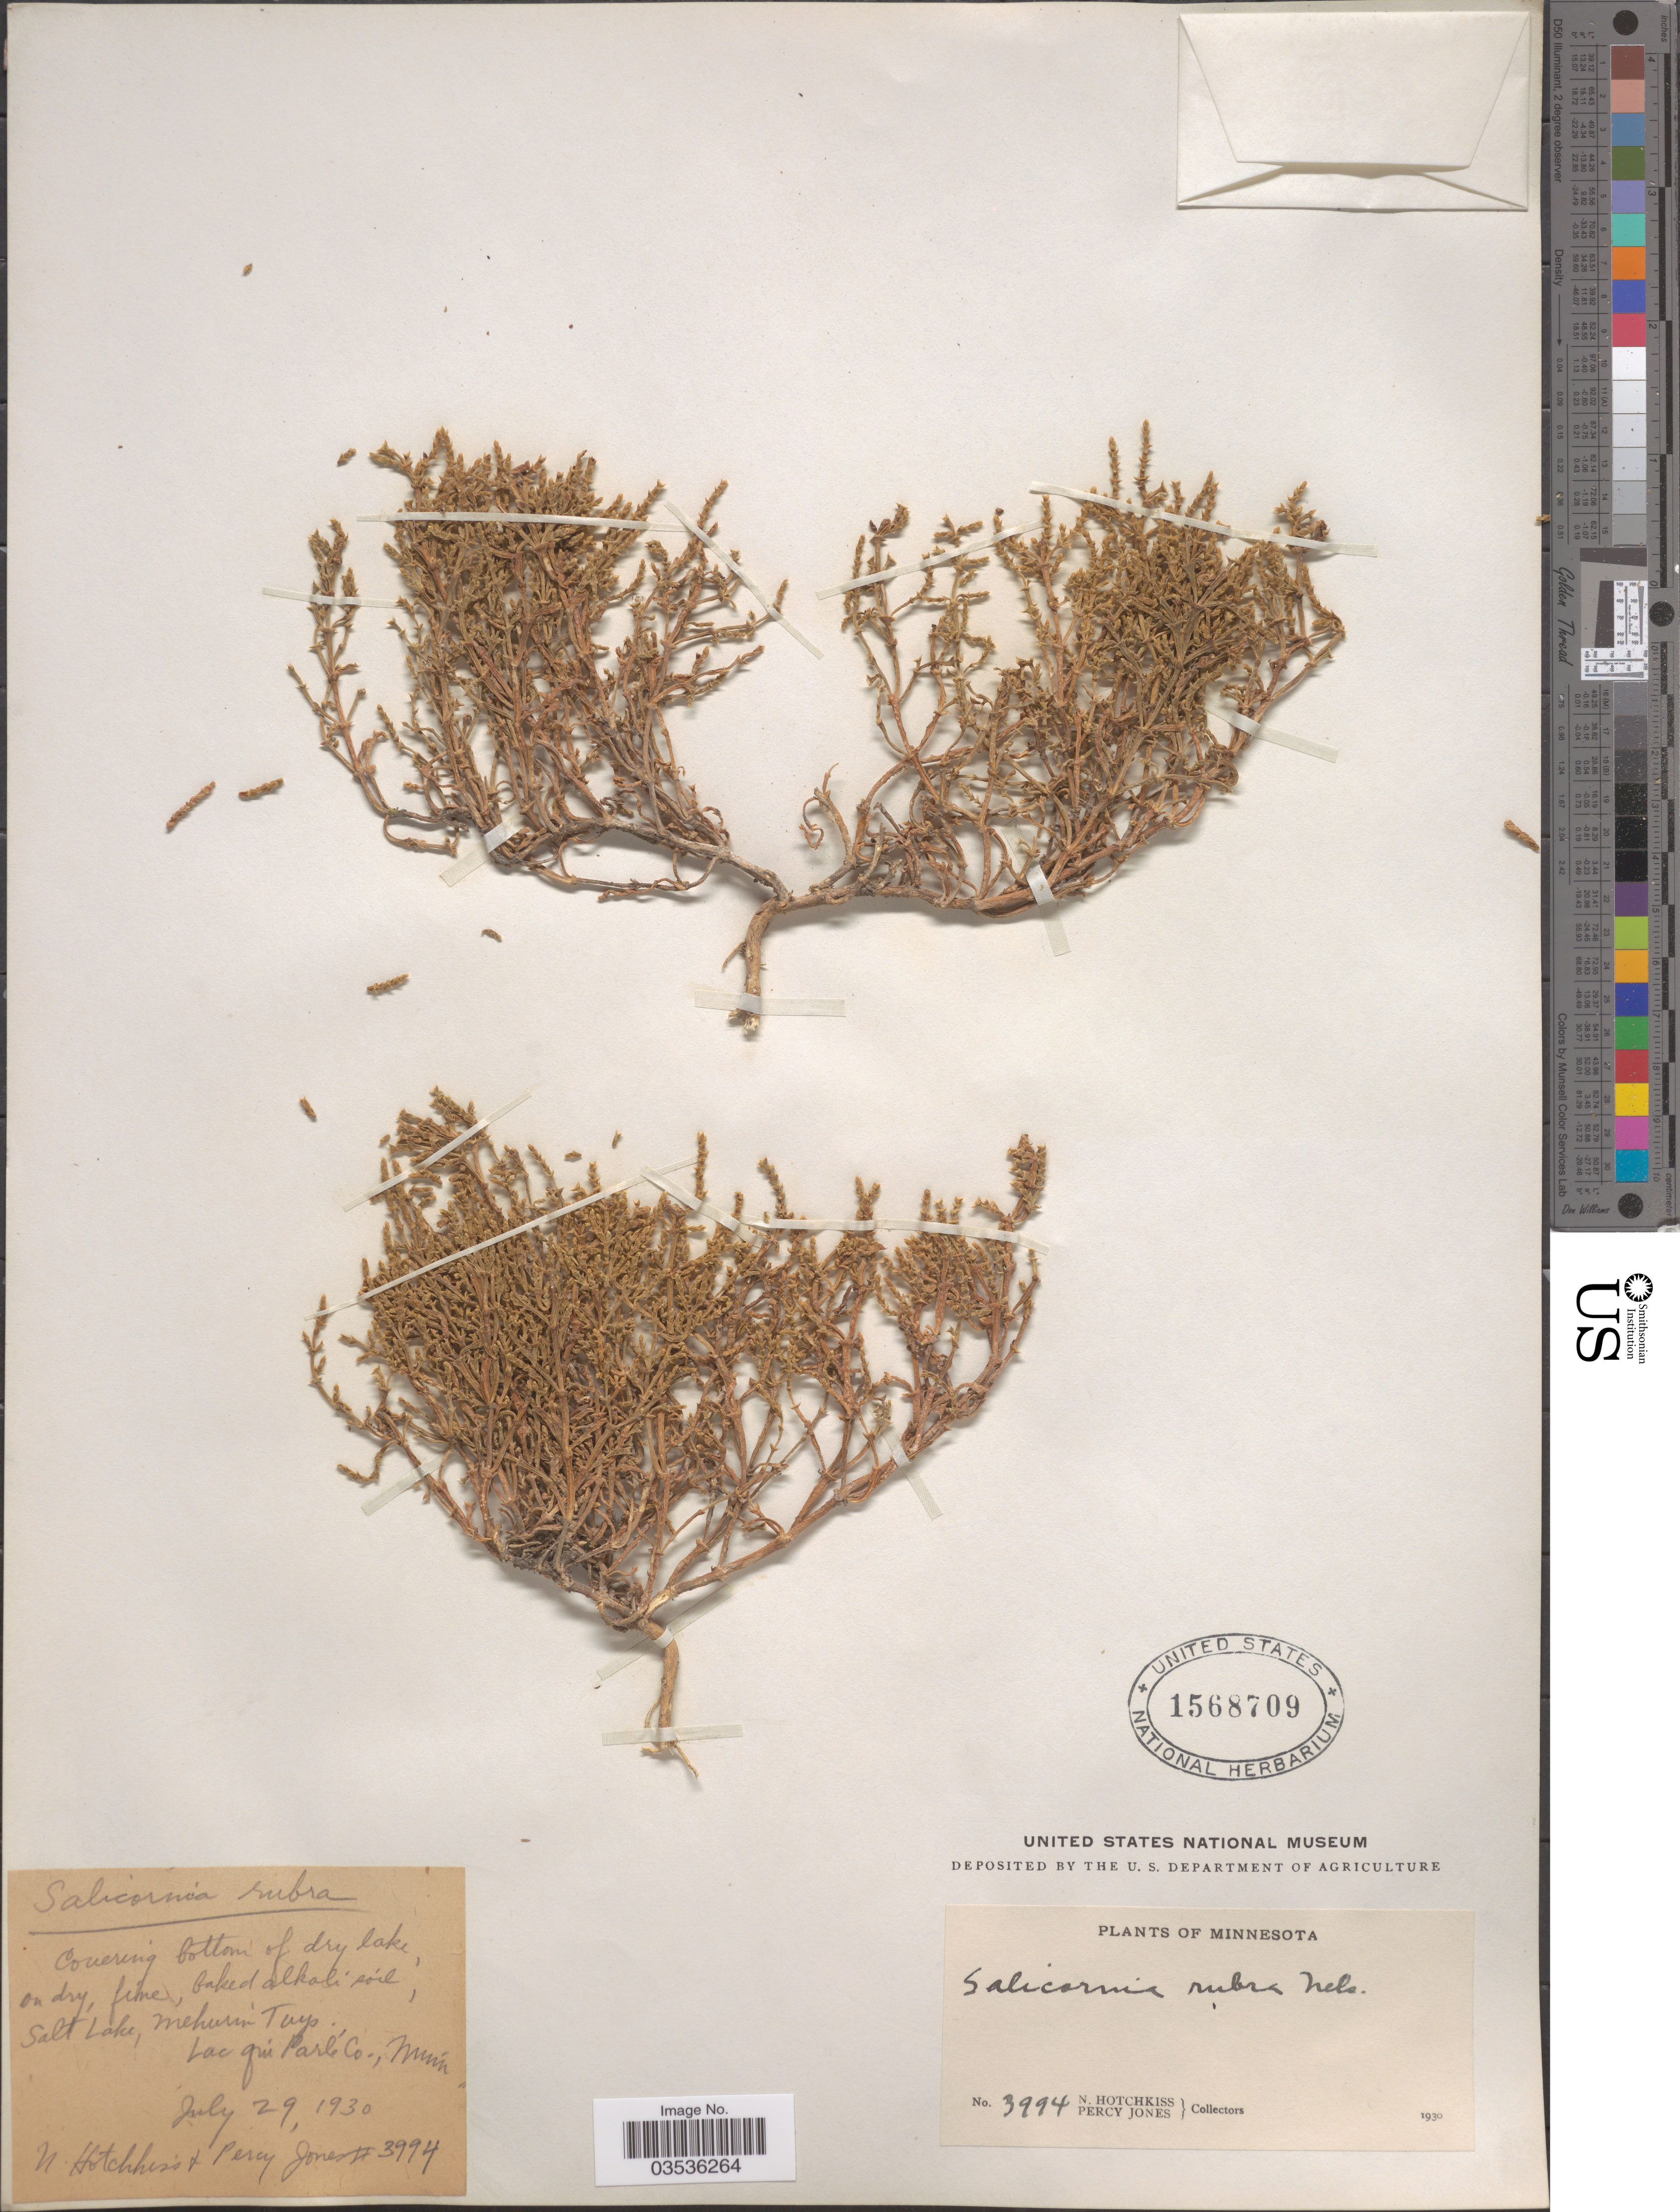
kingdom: Plantae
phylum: Tracheophyta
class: Magnoliopsida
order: Caryophyllales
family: Amaranthaceae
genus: Salicornia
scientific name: Salicornia rubra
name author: A. Nelson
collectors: N. Hotchkiss & P. Jones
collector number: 3994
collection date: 1930-07-29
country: United States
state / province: Minnesota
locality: Salt Lake, Mehurin Twp., Lac qui Parle Co.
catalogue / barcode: US 1568709